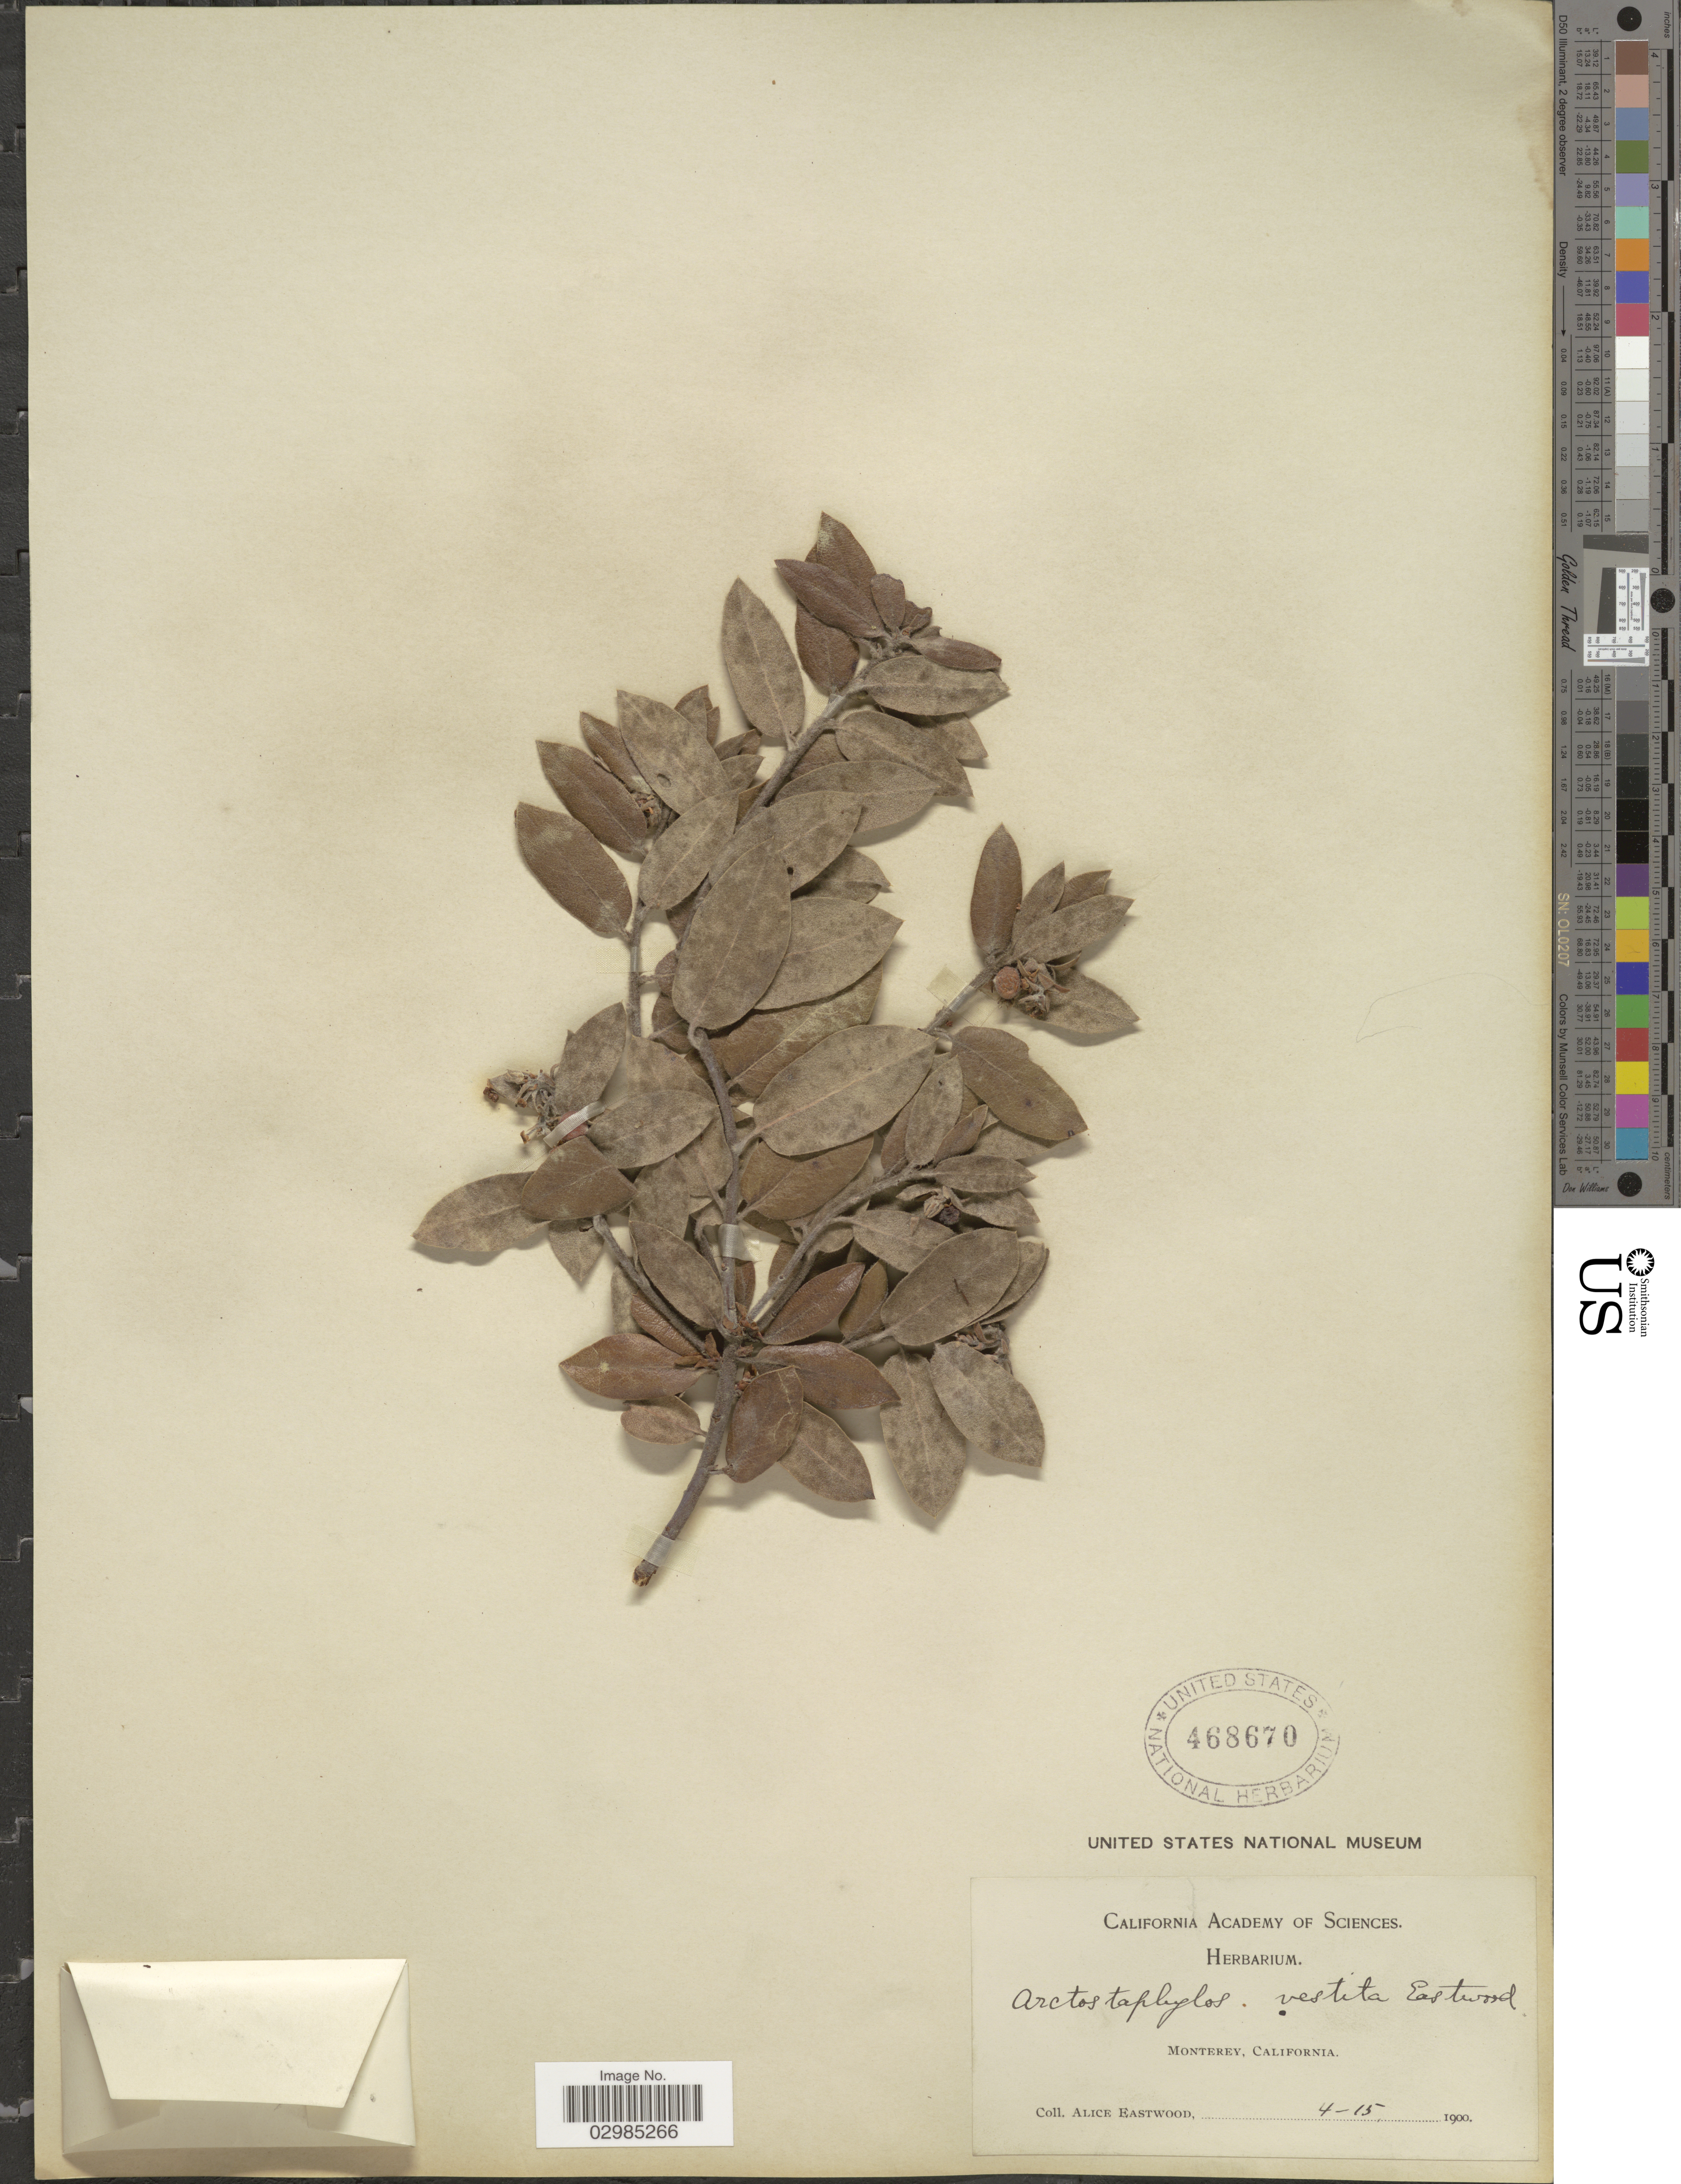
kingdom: Plantae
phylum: Tracheophyta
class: Magnoliopsida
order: Ericales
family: Ericaceae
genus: Arctostaphylos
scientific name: Arctostaphylos vestita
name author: Eastw. in Sarg.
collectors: A. Eastwood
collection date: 1900-04-15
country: United States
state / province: California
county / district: Monterey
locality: Monterey.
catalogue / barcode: US 468670